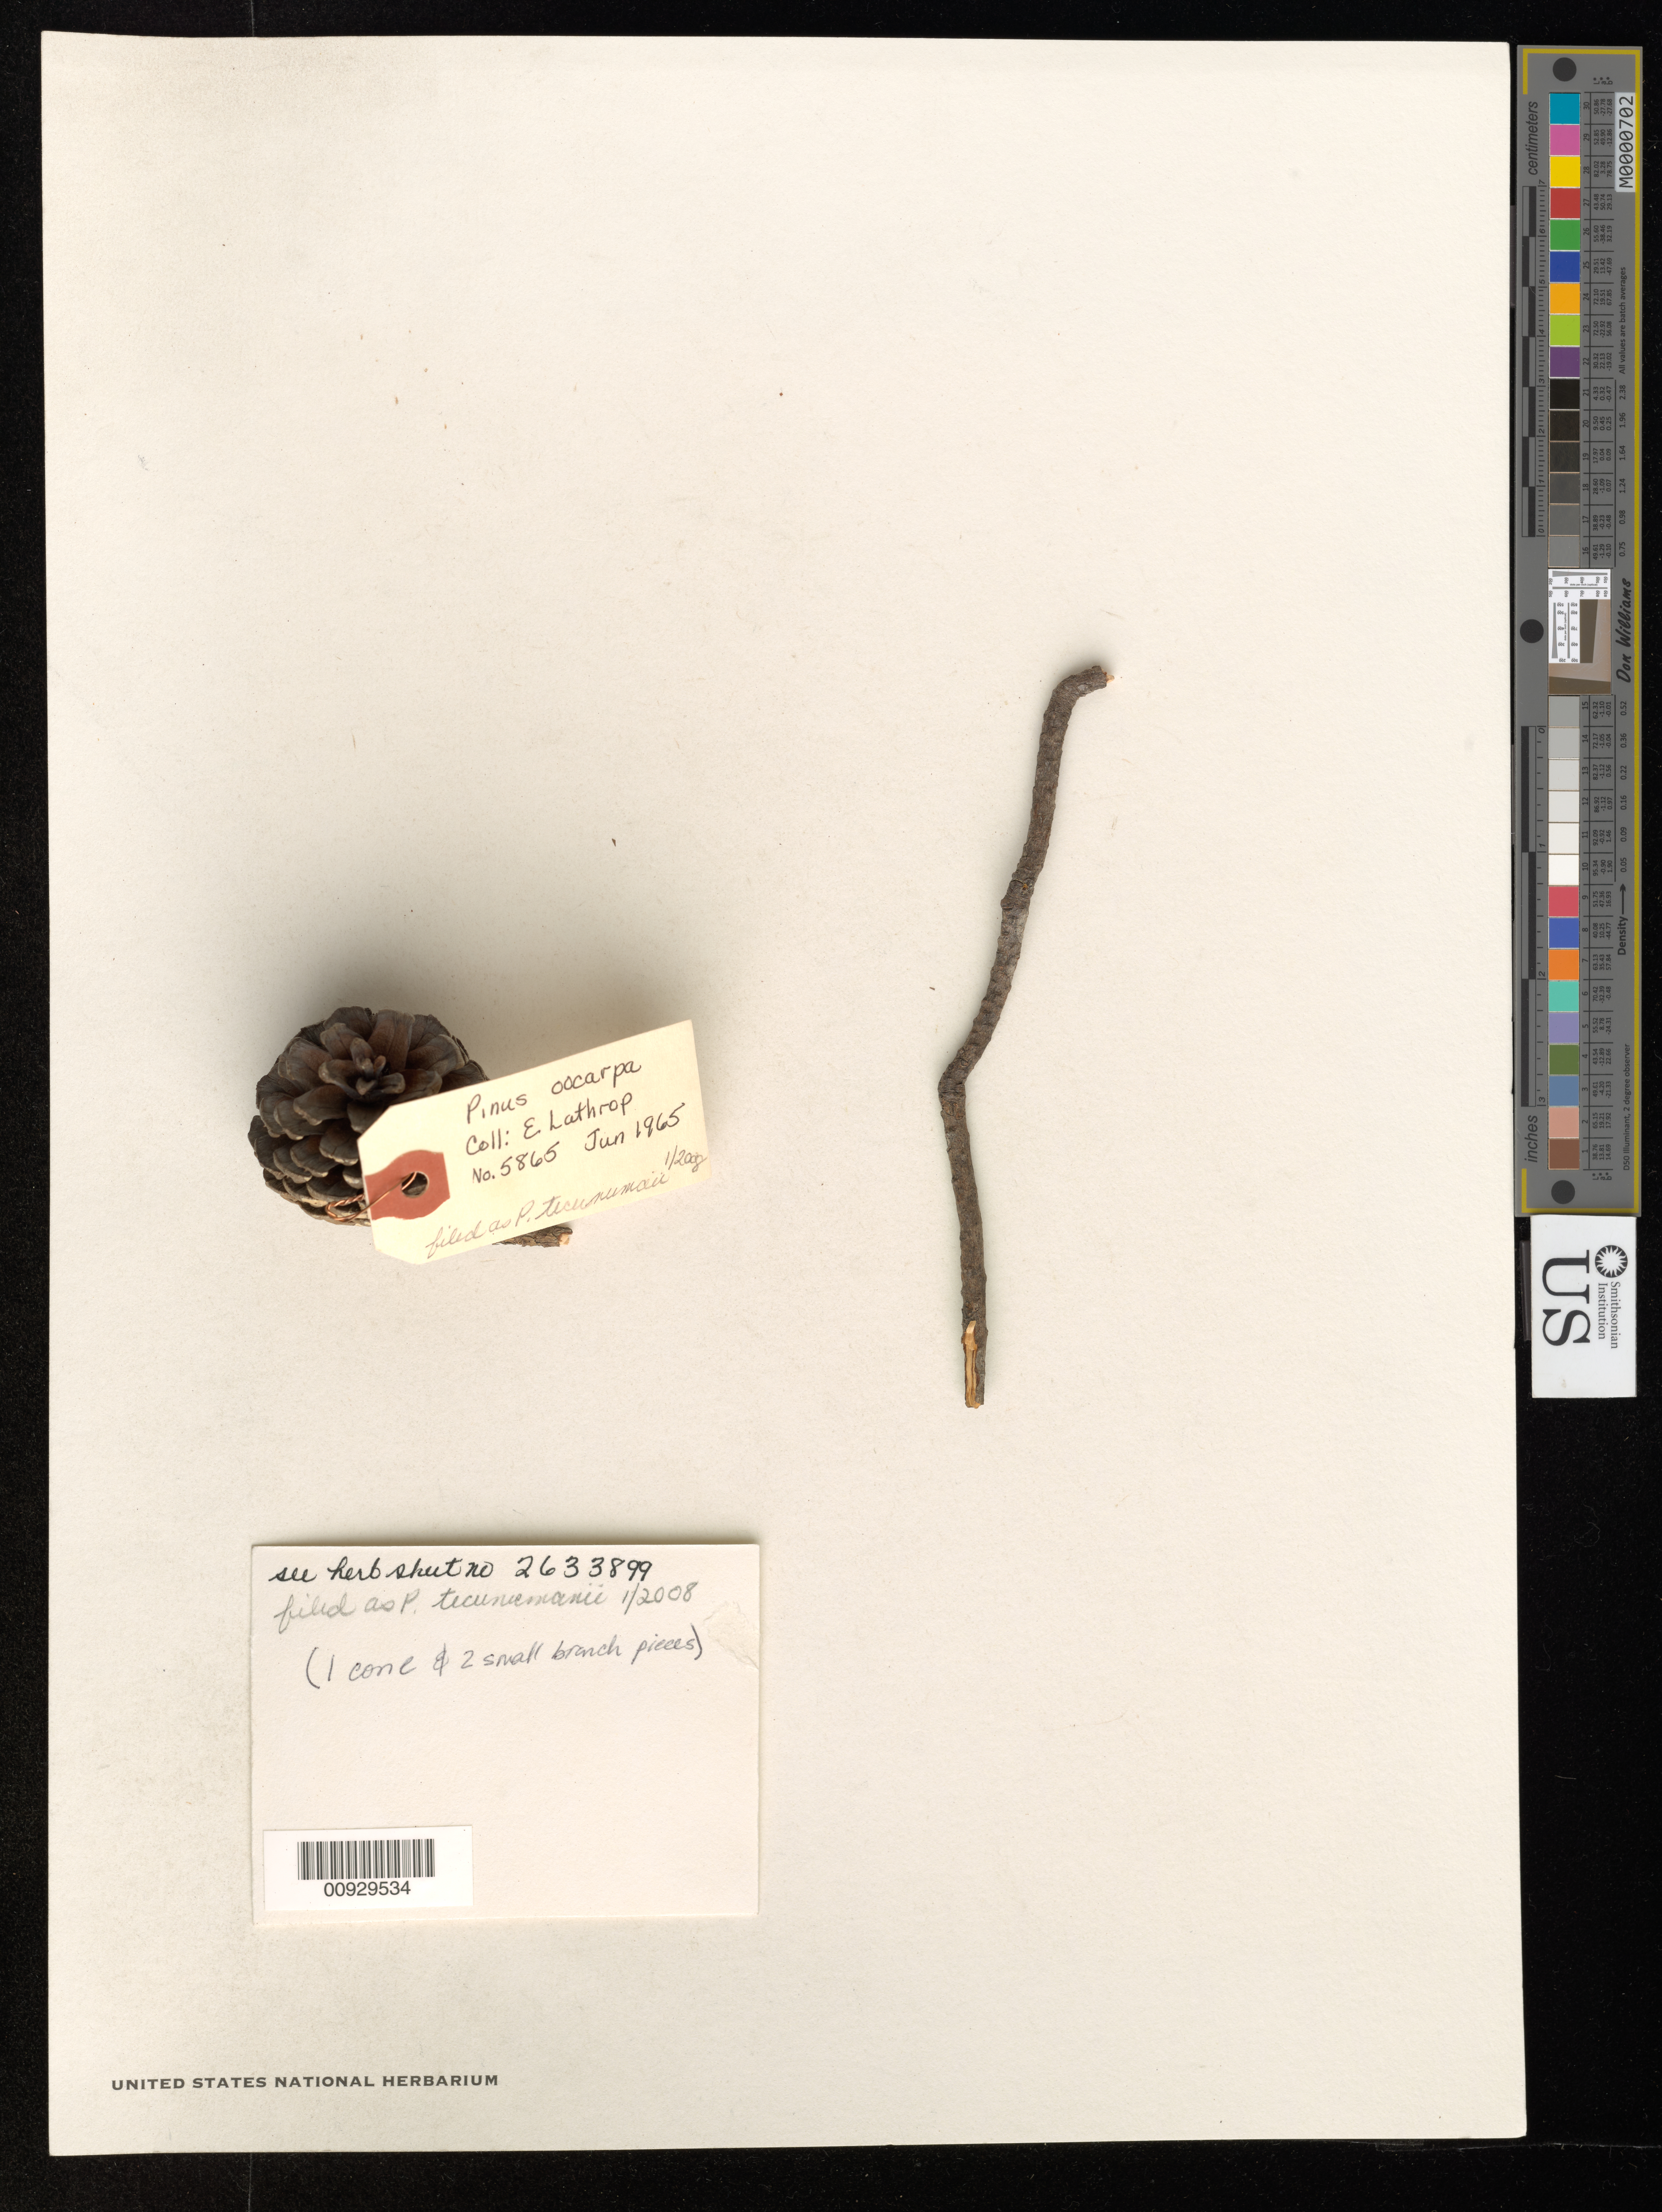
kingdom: Plantae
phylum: Tracheophyta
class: Pinopsida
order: Pinales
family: Pinaceae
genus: Pinus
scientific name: Pinus oocarpa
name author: Schiede ex Schltdl.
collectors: E. W. Lathrop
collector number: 5865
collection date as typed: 22 Jun 1965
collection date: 1965-06-22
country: Mexico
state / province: Chiapas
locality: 3 miles N of Pueblo Nuevo Solistahuacán.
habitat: West facing slope. Pine oak forest. Loam soil.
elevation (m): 1585